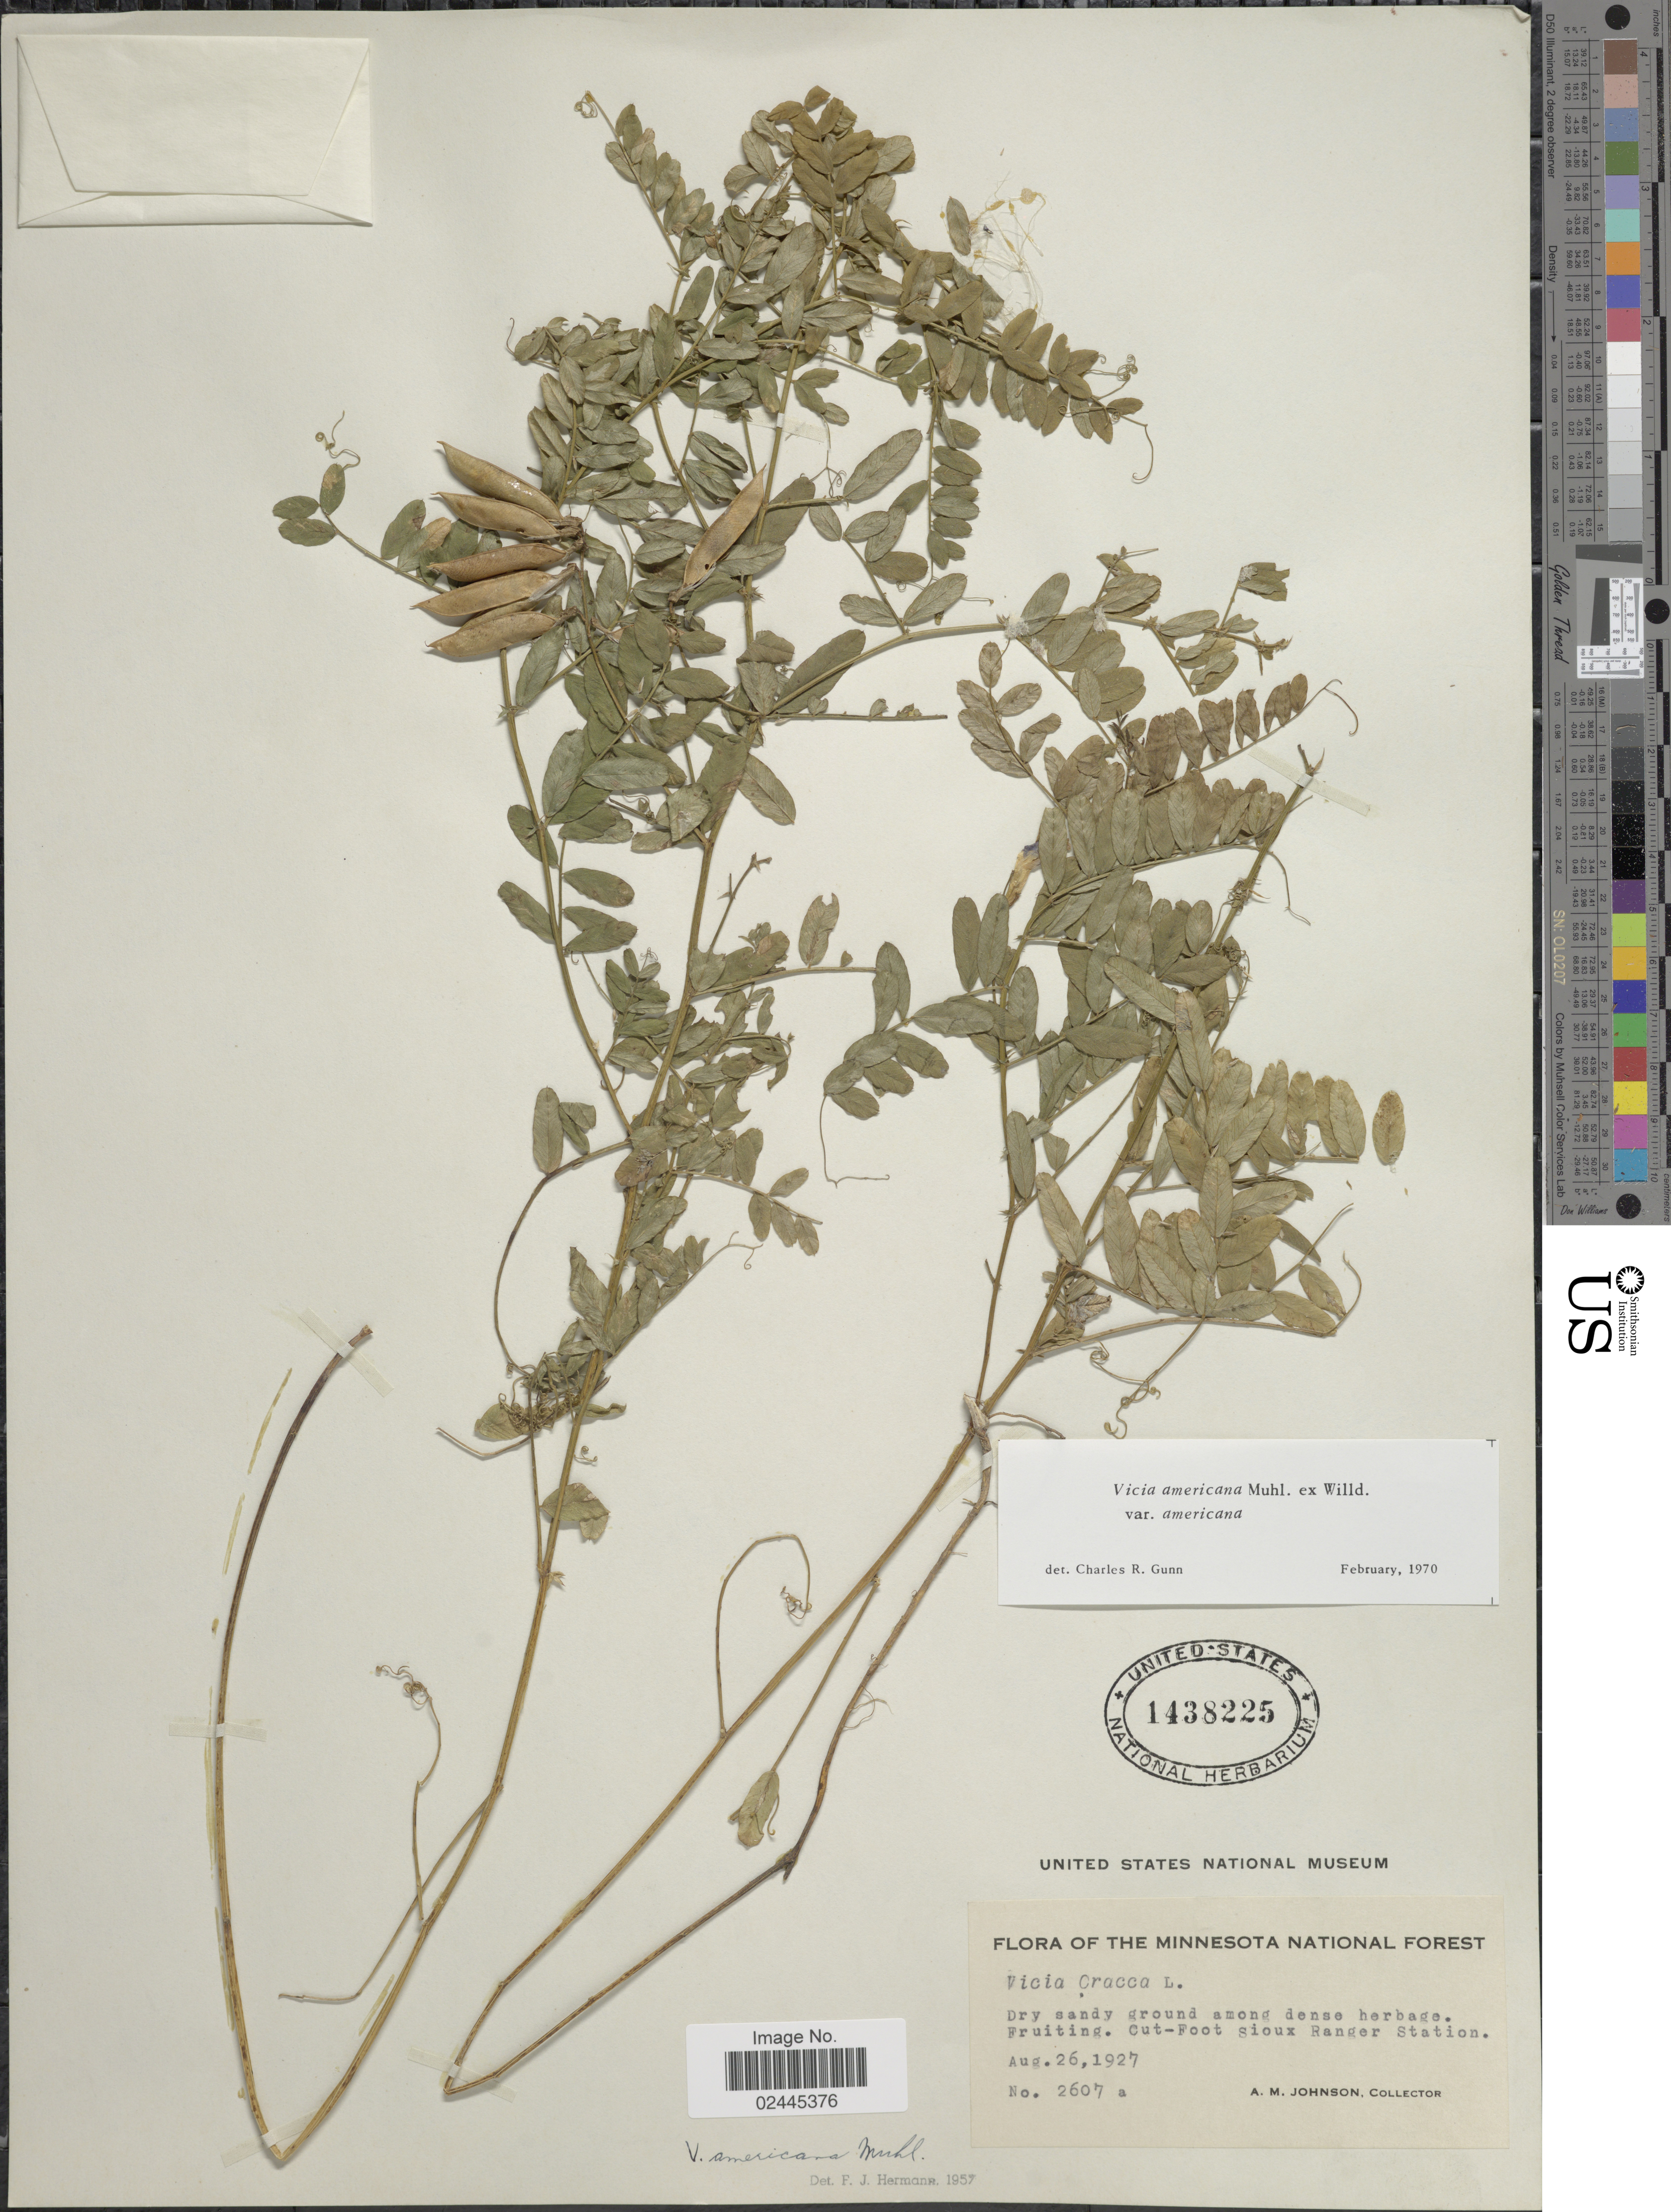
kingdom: Plantae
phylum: Tracheophyta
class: Magnoliopsida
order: Fabales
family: Fabaceae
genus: Vicia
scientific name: Vicia americana var. americana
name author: Muhl. ex Willd.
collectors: A. M. Johnson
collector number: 2607a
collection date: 1927-08-26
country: United States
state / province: Minnesota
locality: Minnesota National Forest. Cut-Foot Sioux Ranger Station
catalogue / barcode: US 1438225